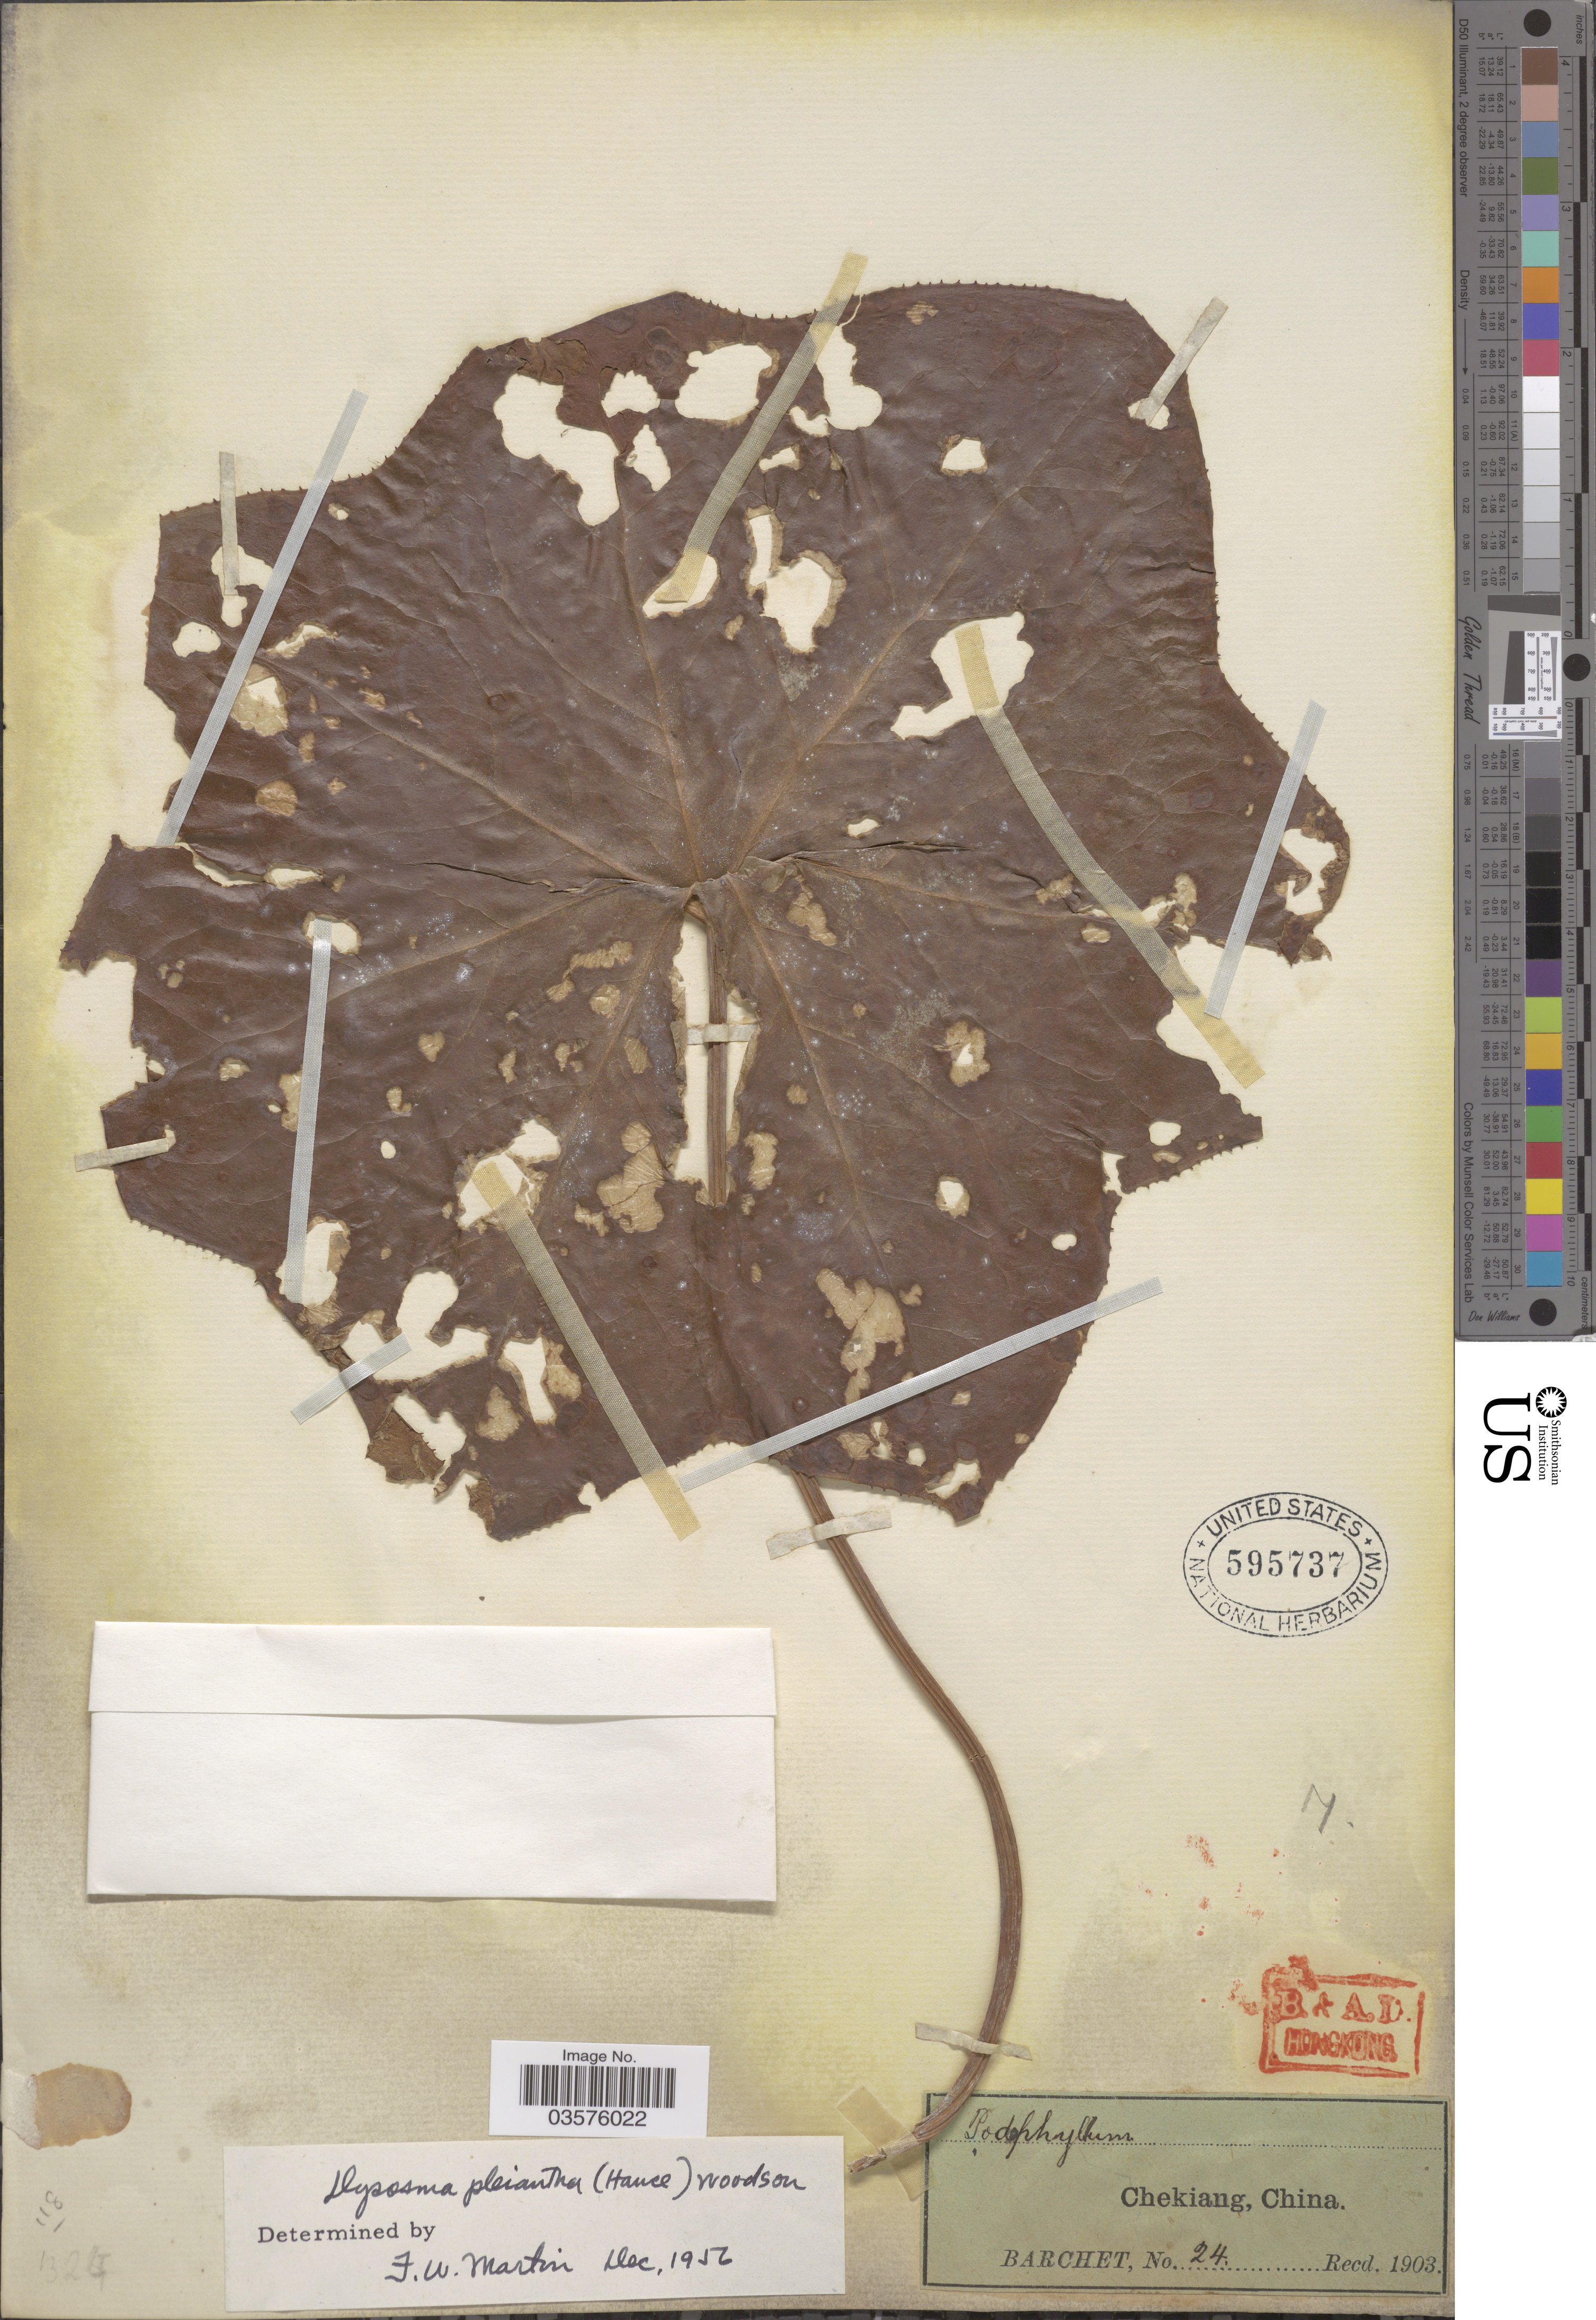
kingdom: Plantae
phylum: Tracheophyta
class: Magnoliopsida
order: Ranunculales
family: Berberidaceae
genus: Dysosma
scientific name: Dysosma pleiantha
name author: (Hance) Woodson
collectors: Barchet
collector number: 24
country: China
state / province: Zhejiang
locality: Chekiang.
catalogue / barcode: US 595737